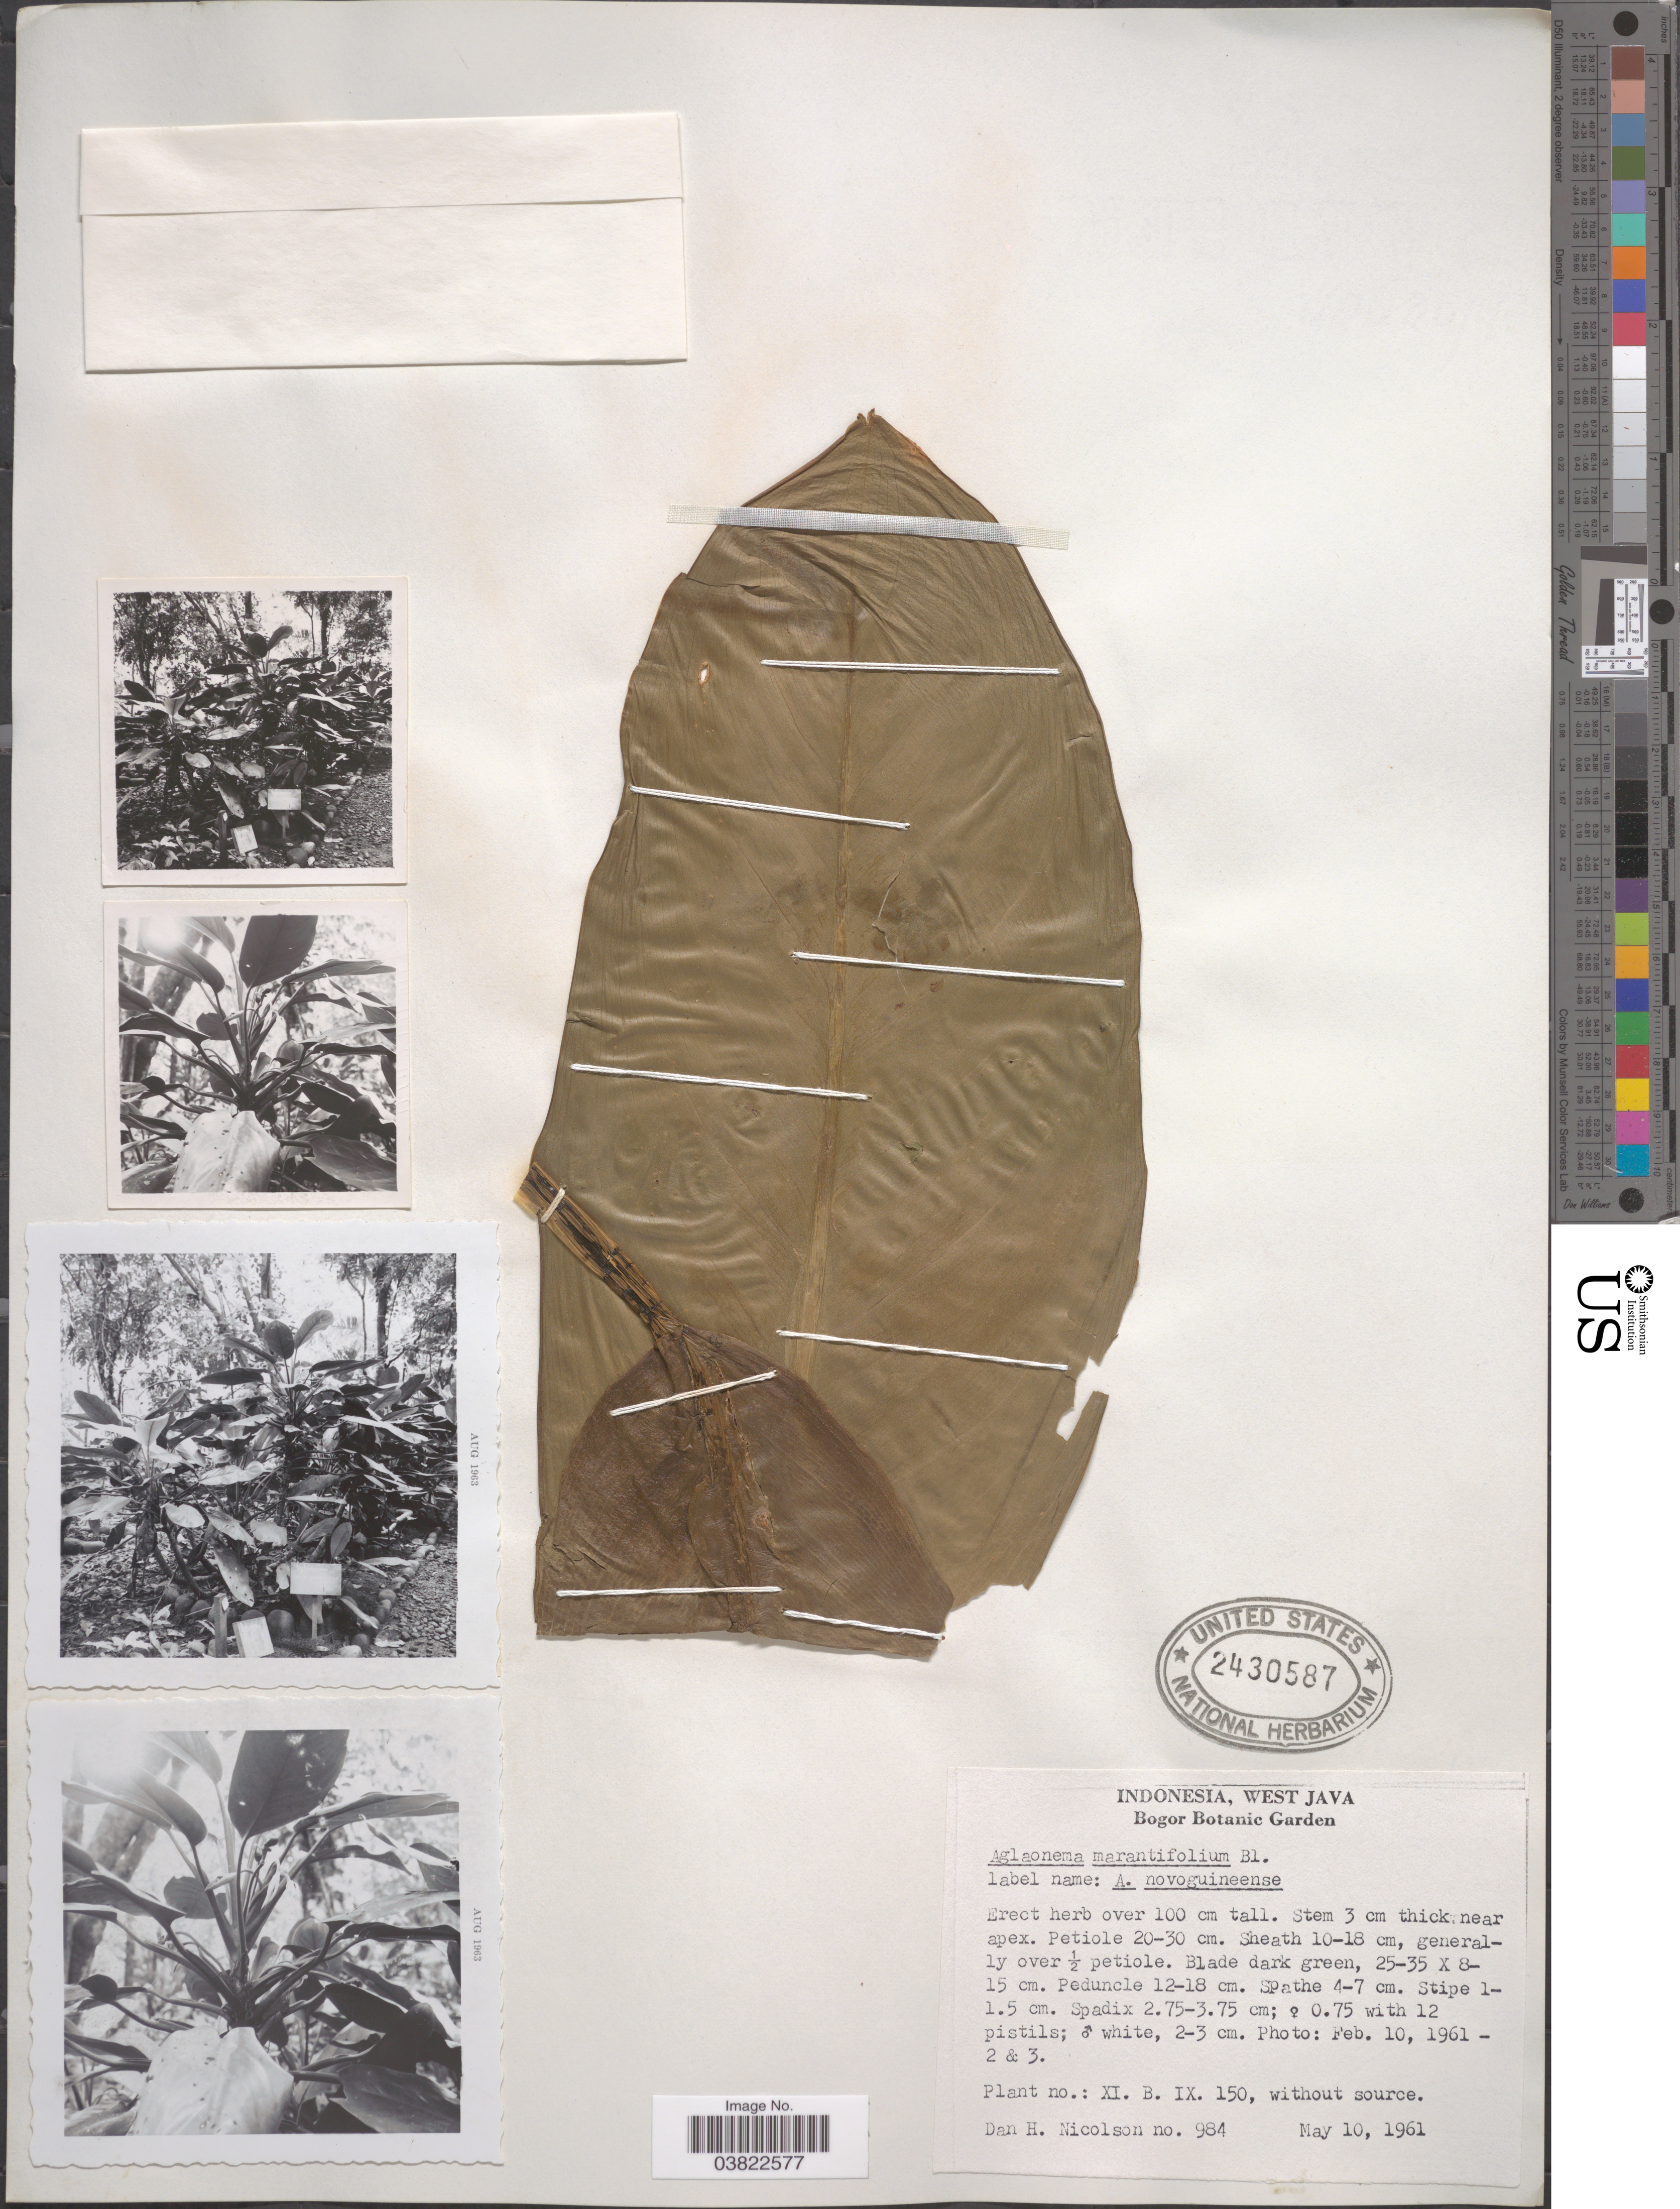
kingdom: Plantae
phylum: Tracheophyta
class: Liliopsida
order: Alismatales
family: Araceae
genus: Aglaonema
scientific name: Aglaonema marantifolium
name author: Blume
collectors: D. H. Nicolson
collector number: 984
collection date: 1961-05-10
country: Indonesia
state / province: Java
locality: West Java. Bogor Botanic Garden.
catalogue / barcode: US 2430587